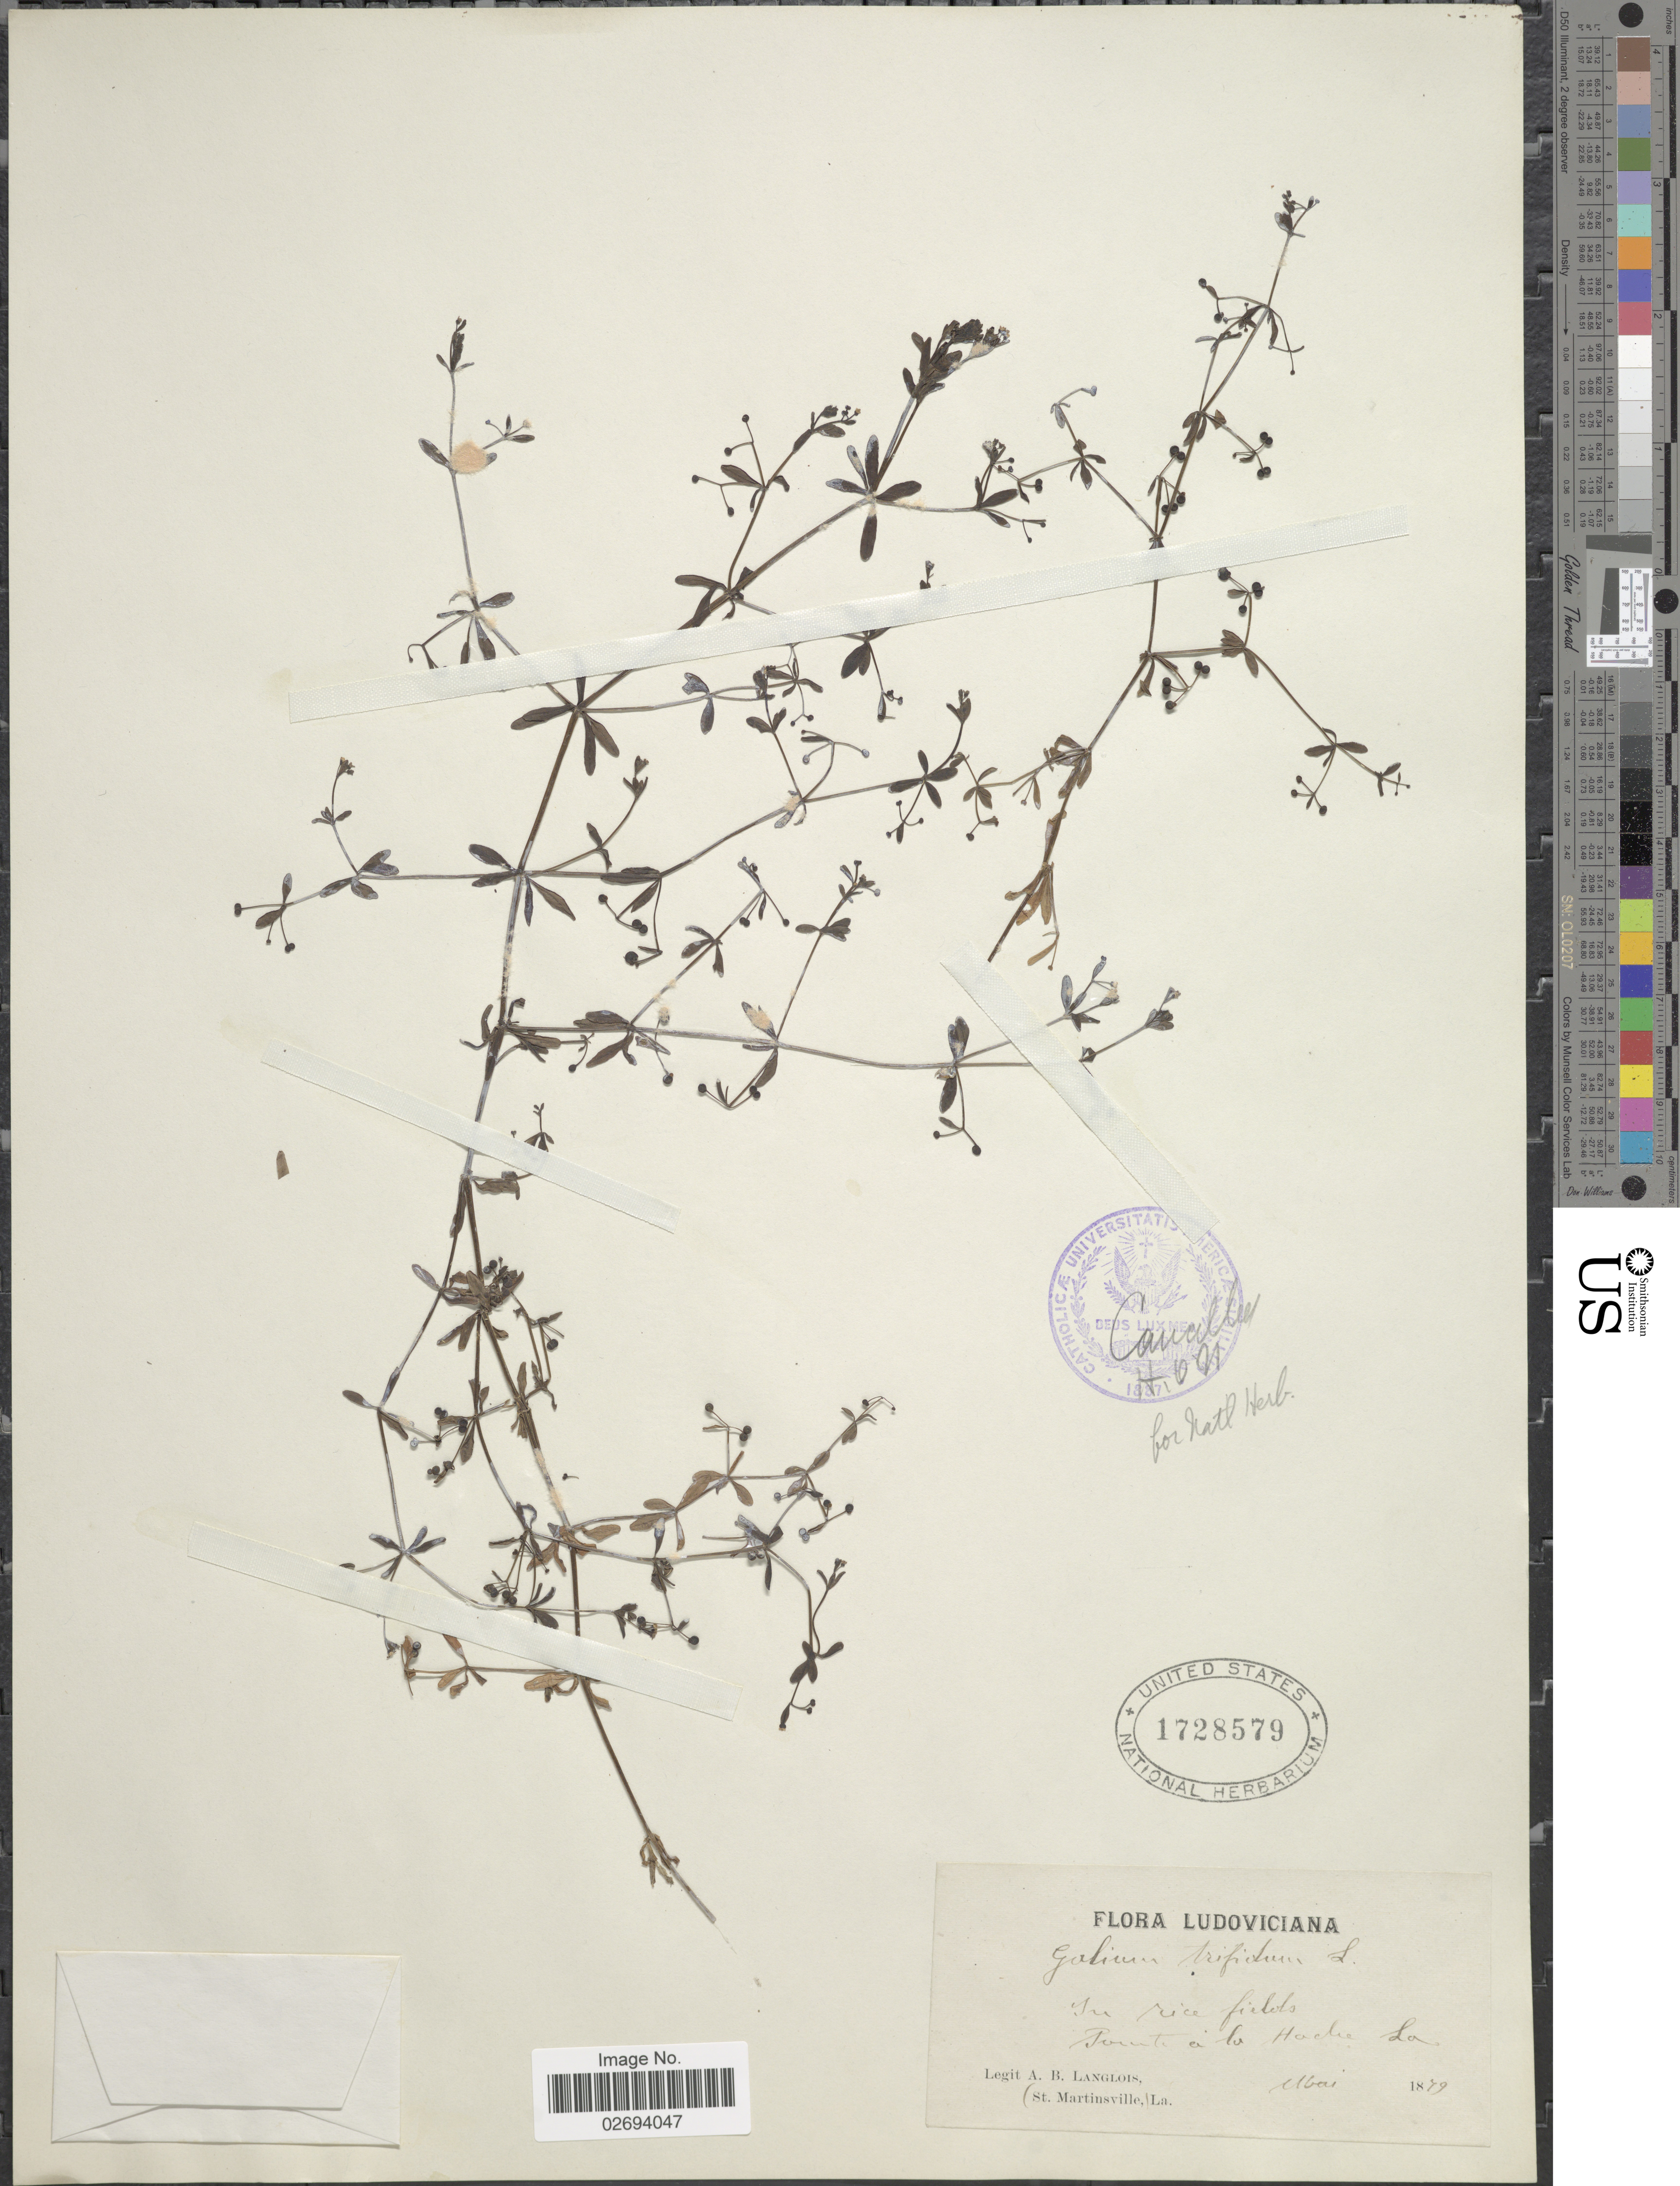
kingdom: Plantae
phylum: Tracheophyta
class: Magnoliopsida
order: Gentianales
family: Rubiaceae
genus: Galium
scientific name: Galium trifidum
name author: L.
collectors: A. Langlois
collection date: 1879-05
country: United States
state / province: Louisiana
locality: Ludoviciana, in rice fields, Pointe à la Hache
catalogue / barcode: US 1728579